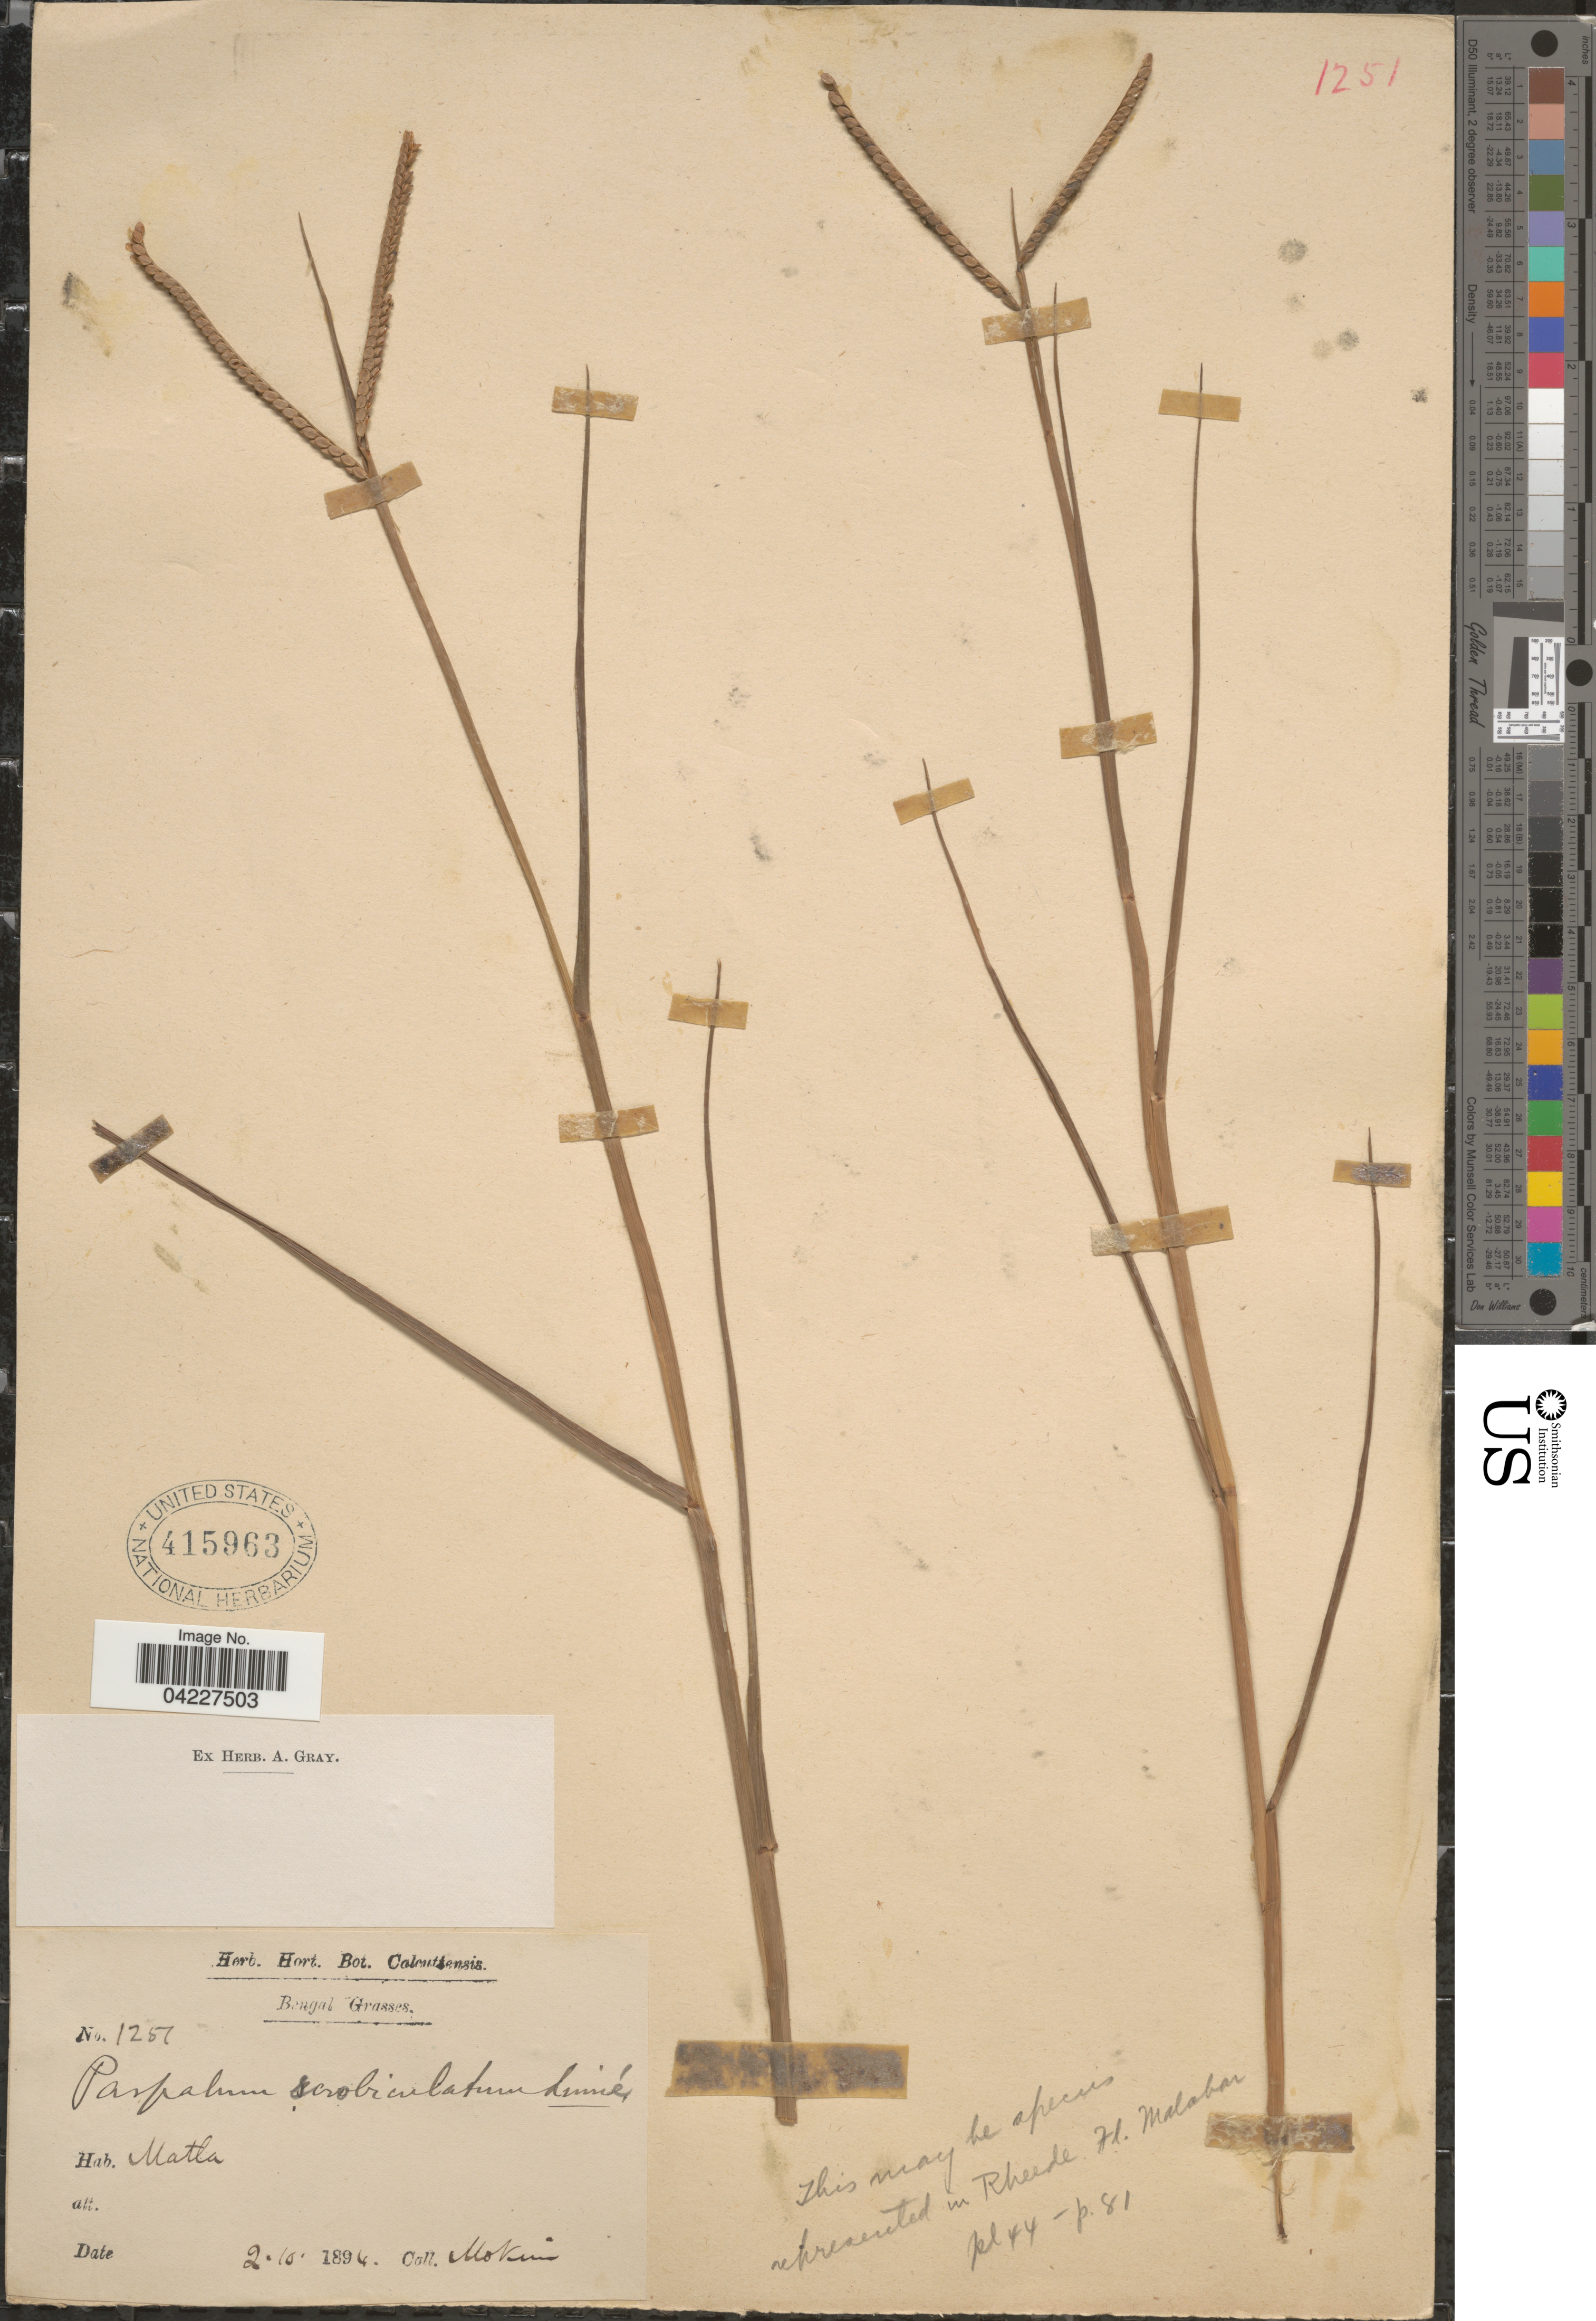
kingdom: Plantae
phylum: Tracheophyta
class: Liliopsida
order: Poales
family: Poaceae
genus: Paspalum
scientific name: Paspalum scrobiculatum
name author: L.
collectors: -. Mokim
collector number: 1251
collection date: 1894-10-02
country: India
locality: Bengal. Matla.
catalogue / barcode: US 415963